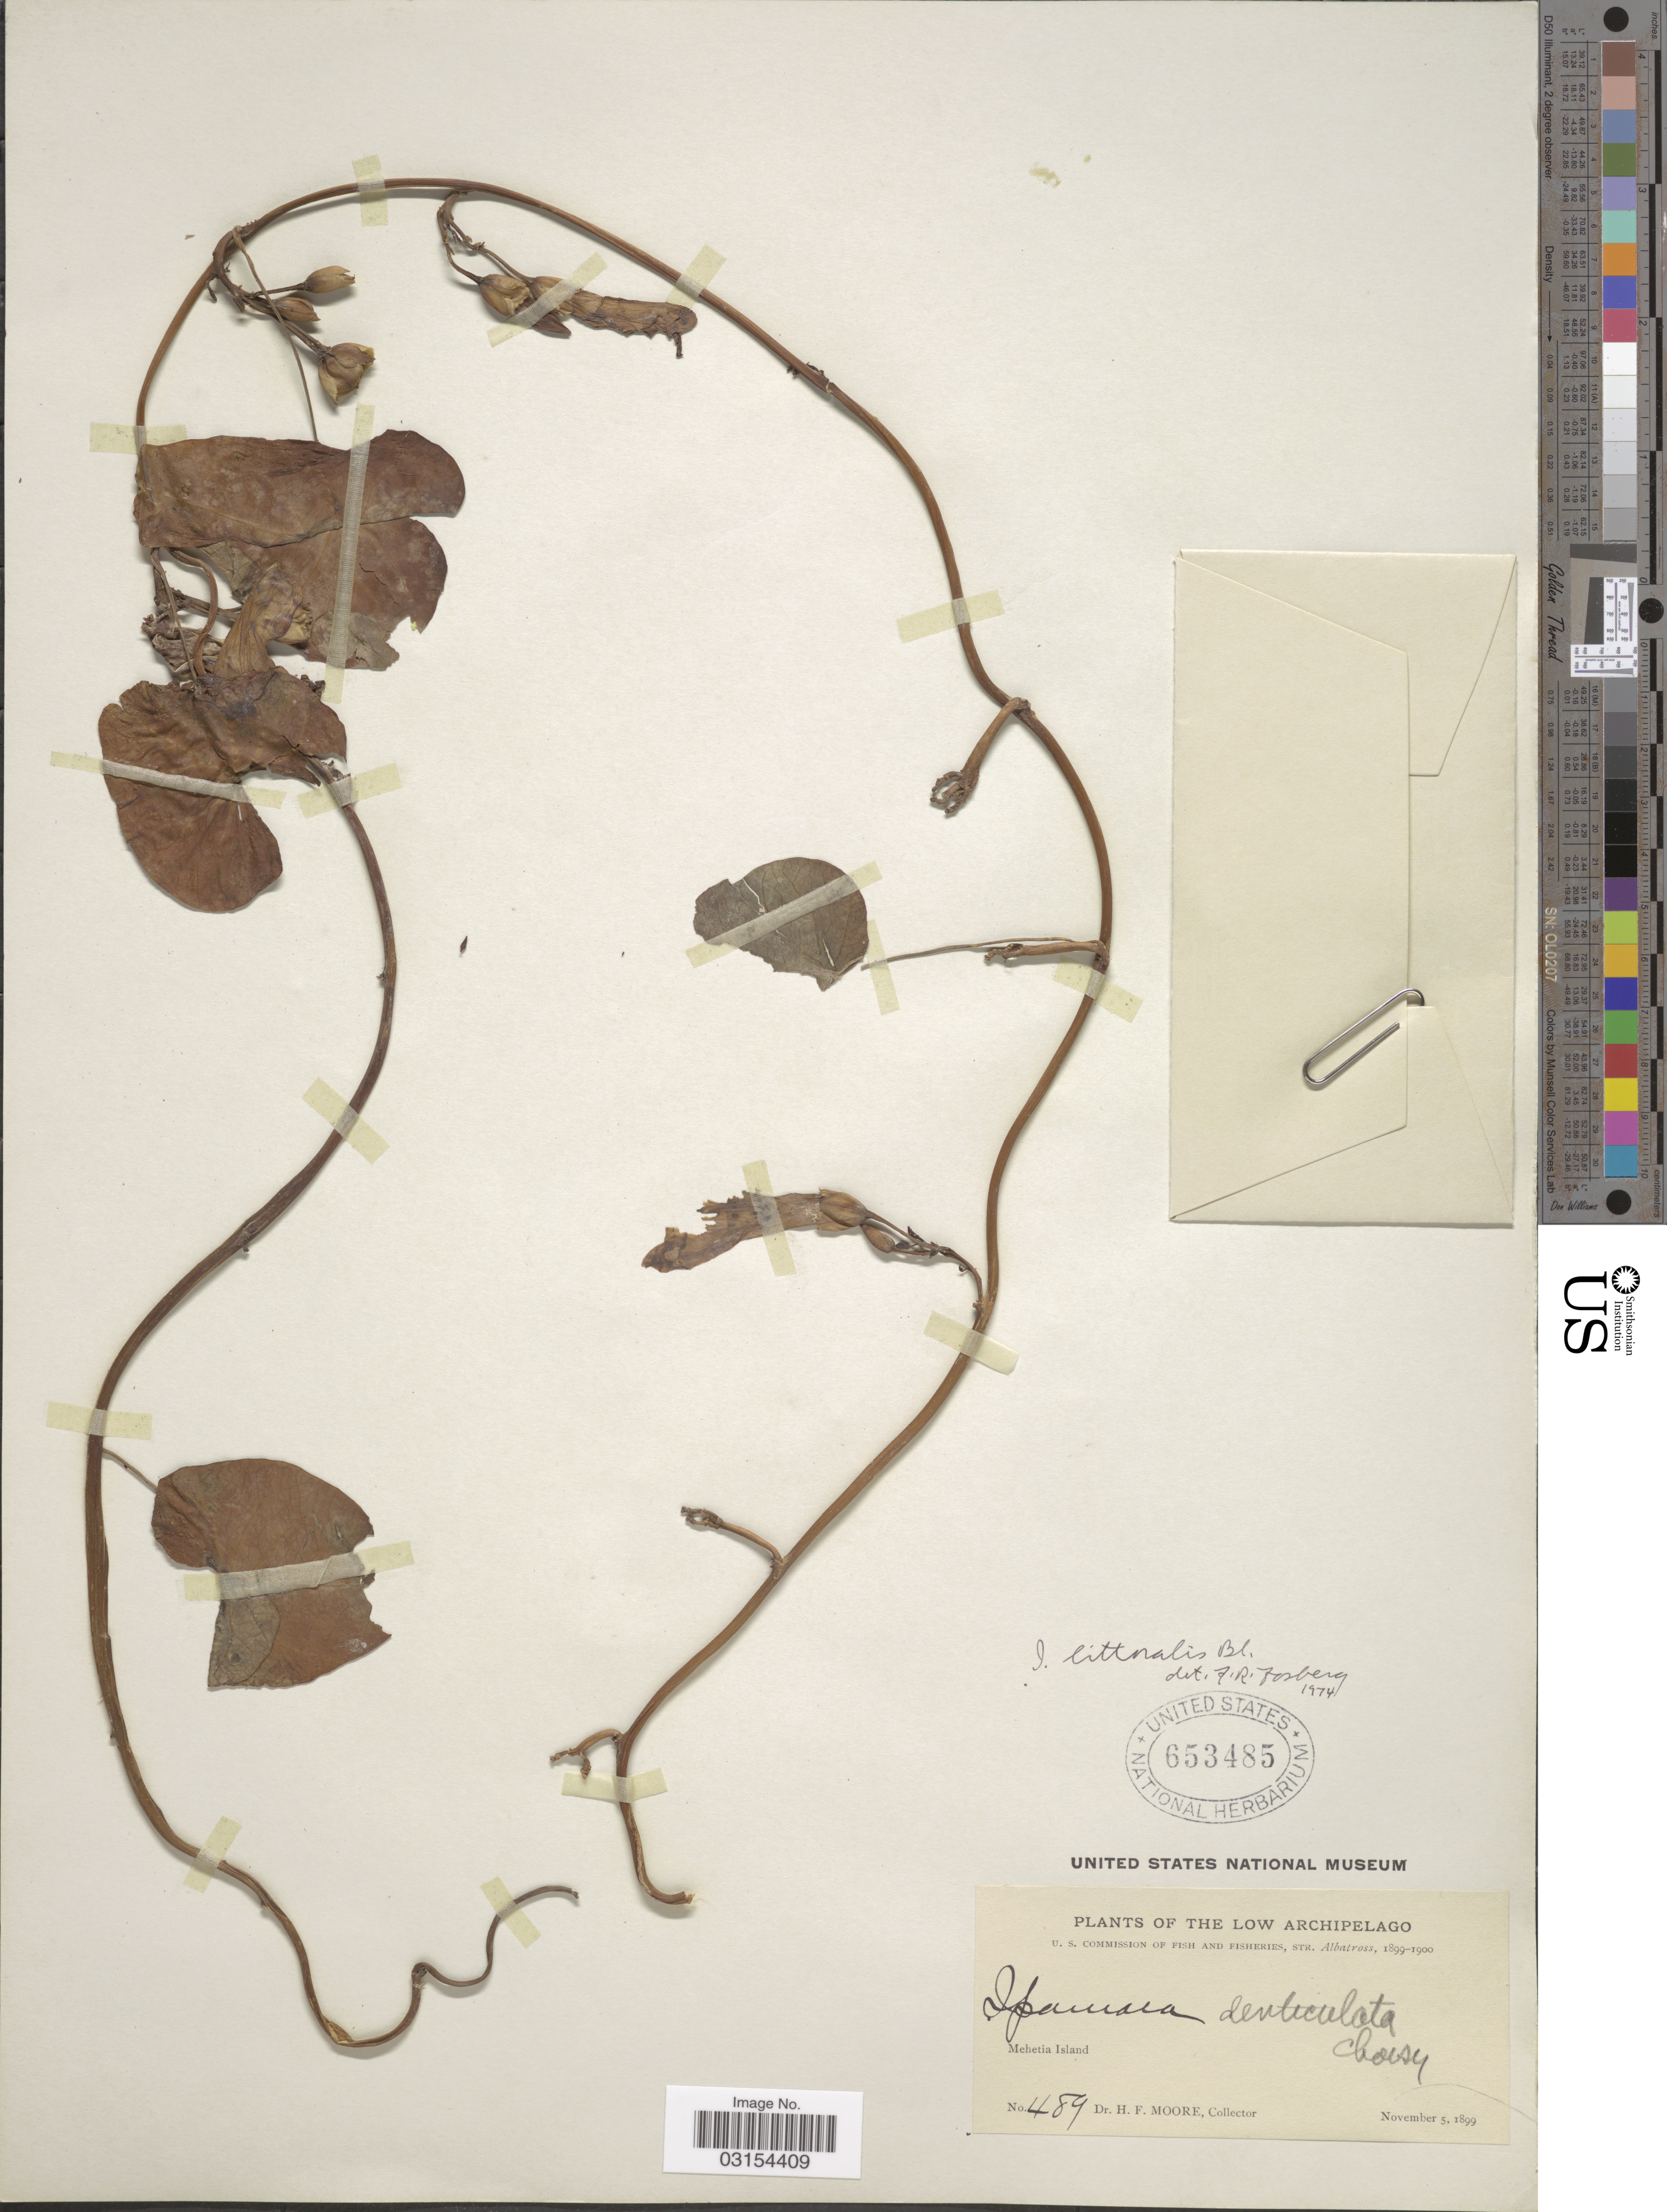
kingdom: Plantae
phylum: Tracheophyta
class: Magnoliopsida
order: Solanales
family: Convolvulaceae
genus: Ipomoea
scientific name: Ipomoea littoralis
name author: Blume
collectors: H. F. Moore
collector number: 489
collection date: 1899-11-05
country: French Polynesia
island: Mehetia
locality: The Low Archipelago. Mehetia Island.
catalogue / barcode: US 653485